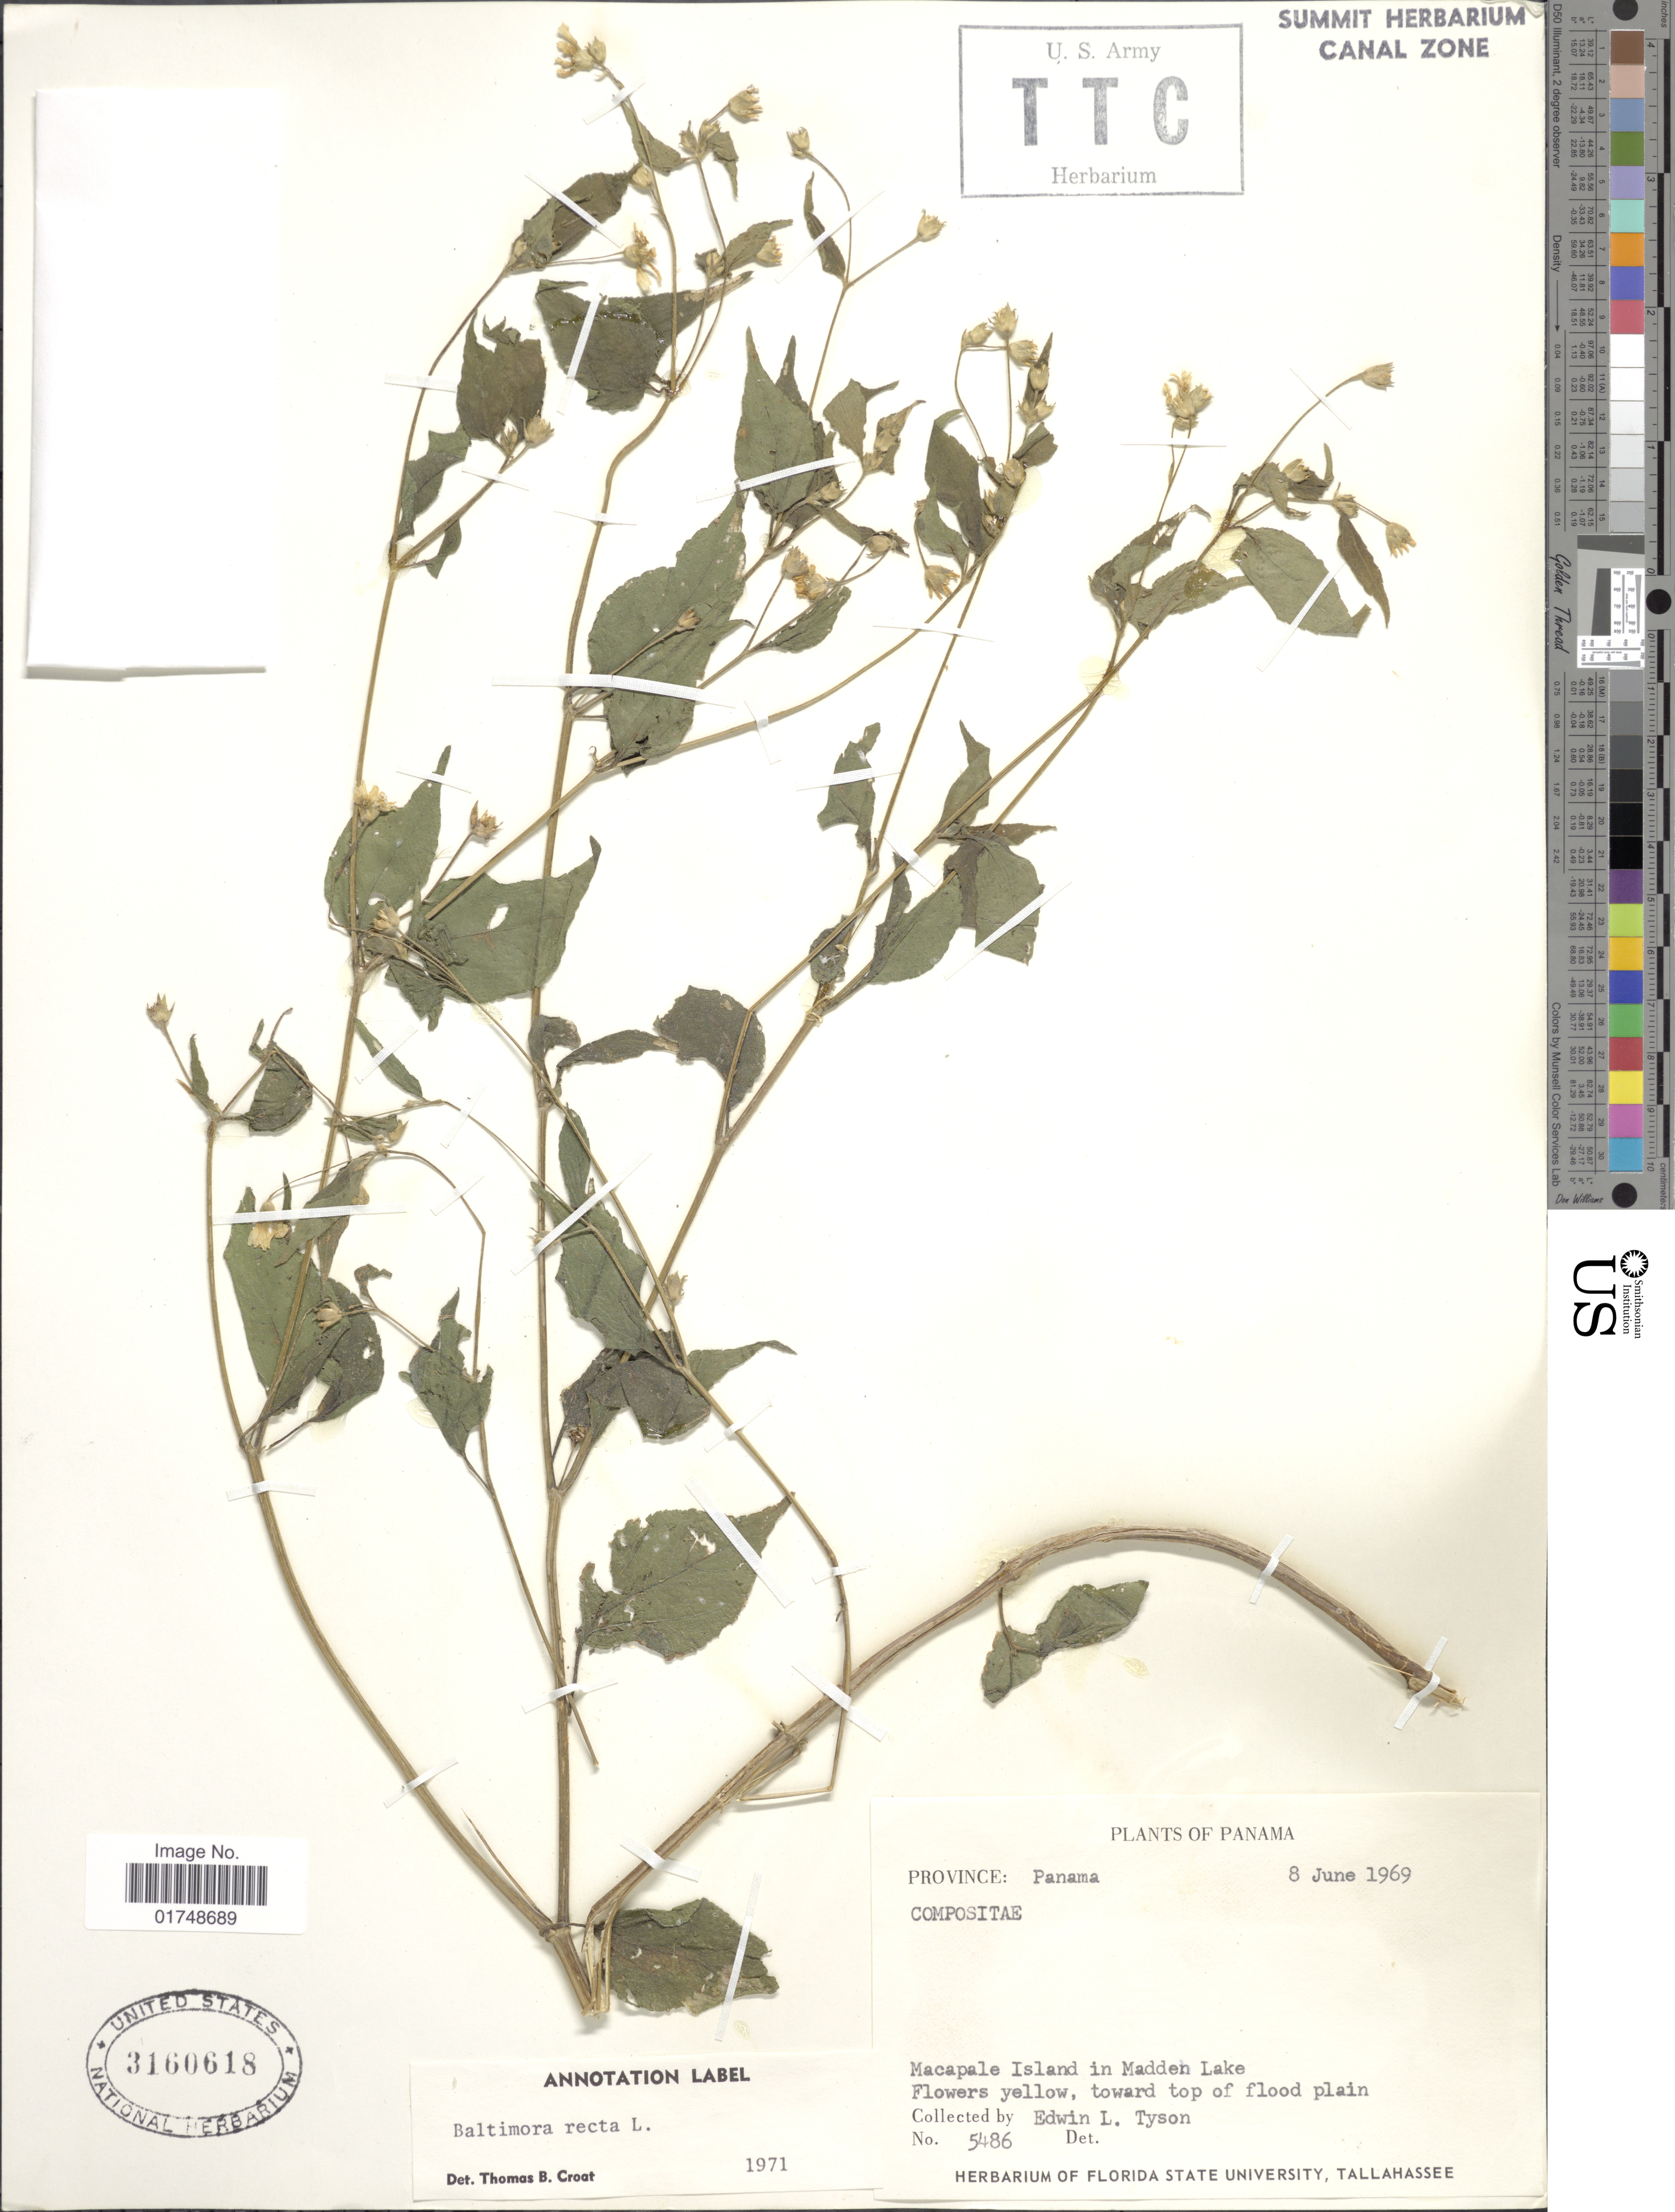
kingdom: Plantae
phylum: Tracheophyta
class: Magnoliopsida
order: Asterales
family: Asteraceae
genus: Baltimora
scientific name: Baltimora recta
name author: L.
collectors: E. L. Tyson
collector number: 5486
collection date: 1969-06-08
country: Panama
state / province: Panamá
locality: Panama. Province: Panama. Macapale Island in Madden Lake. toward top of flood plain.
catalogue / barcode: US 3160618